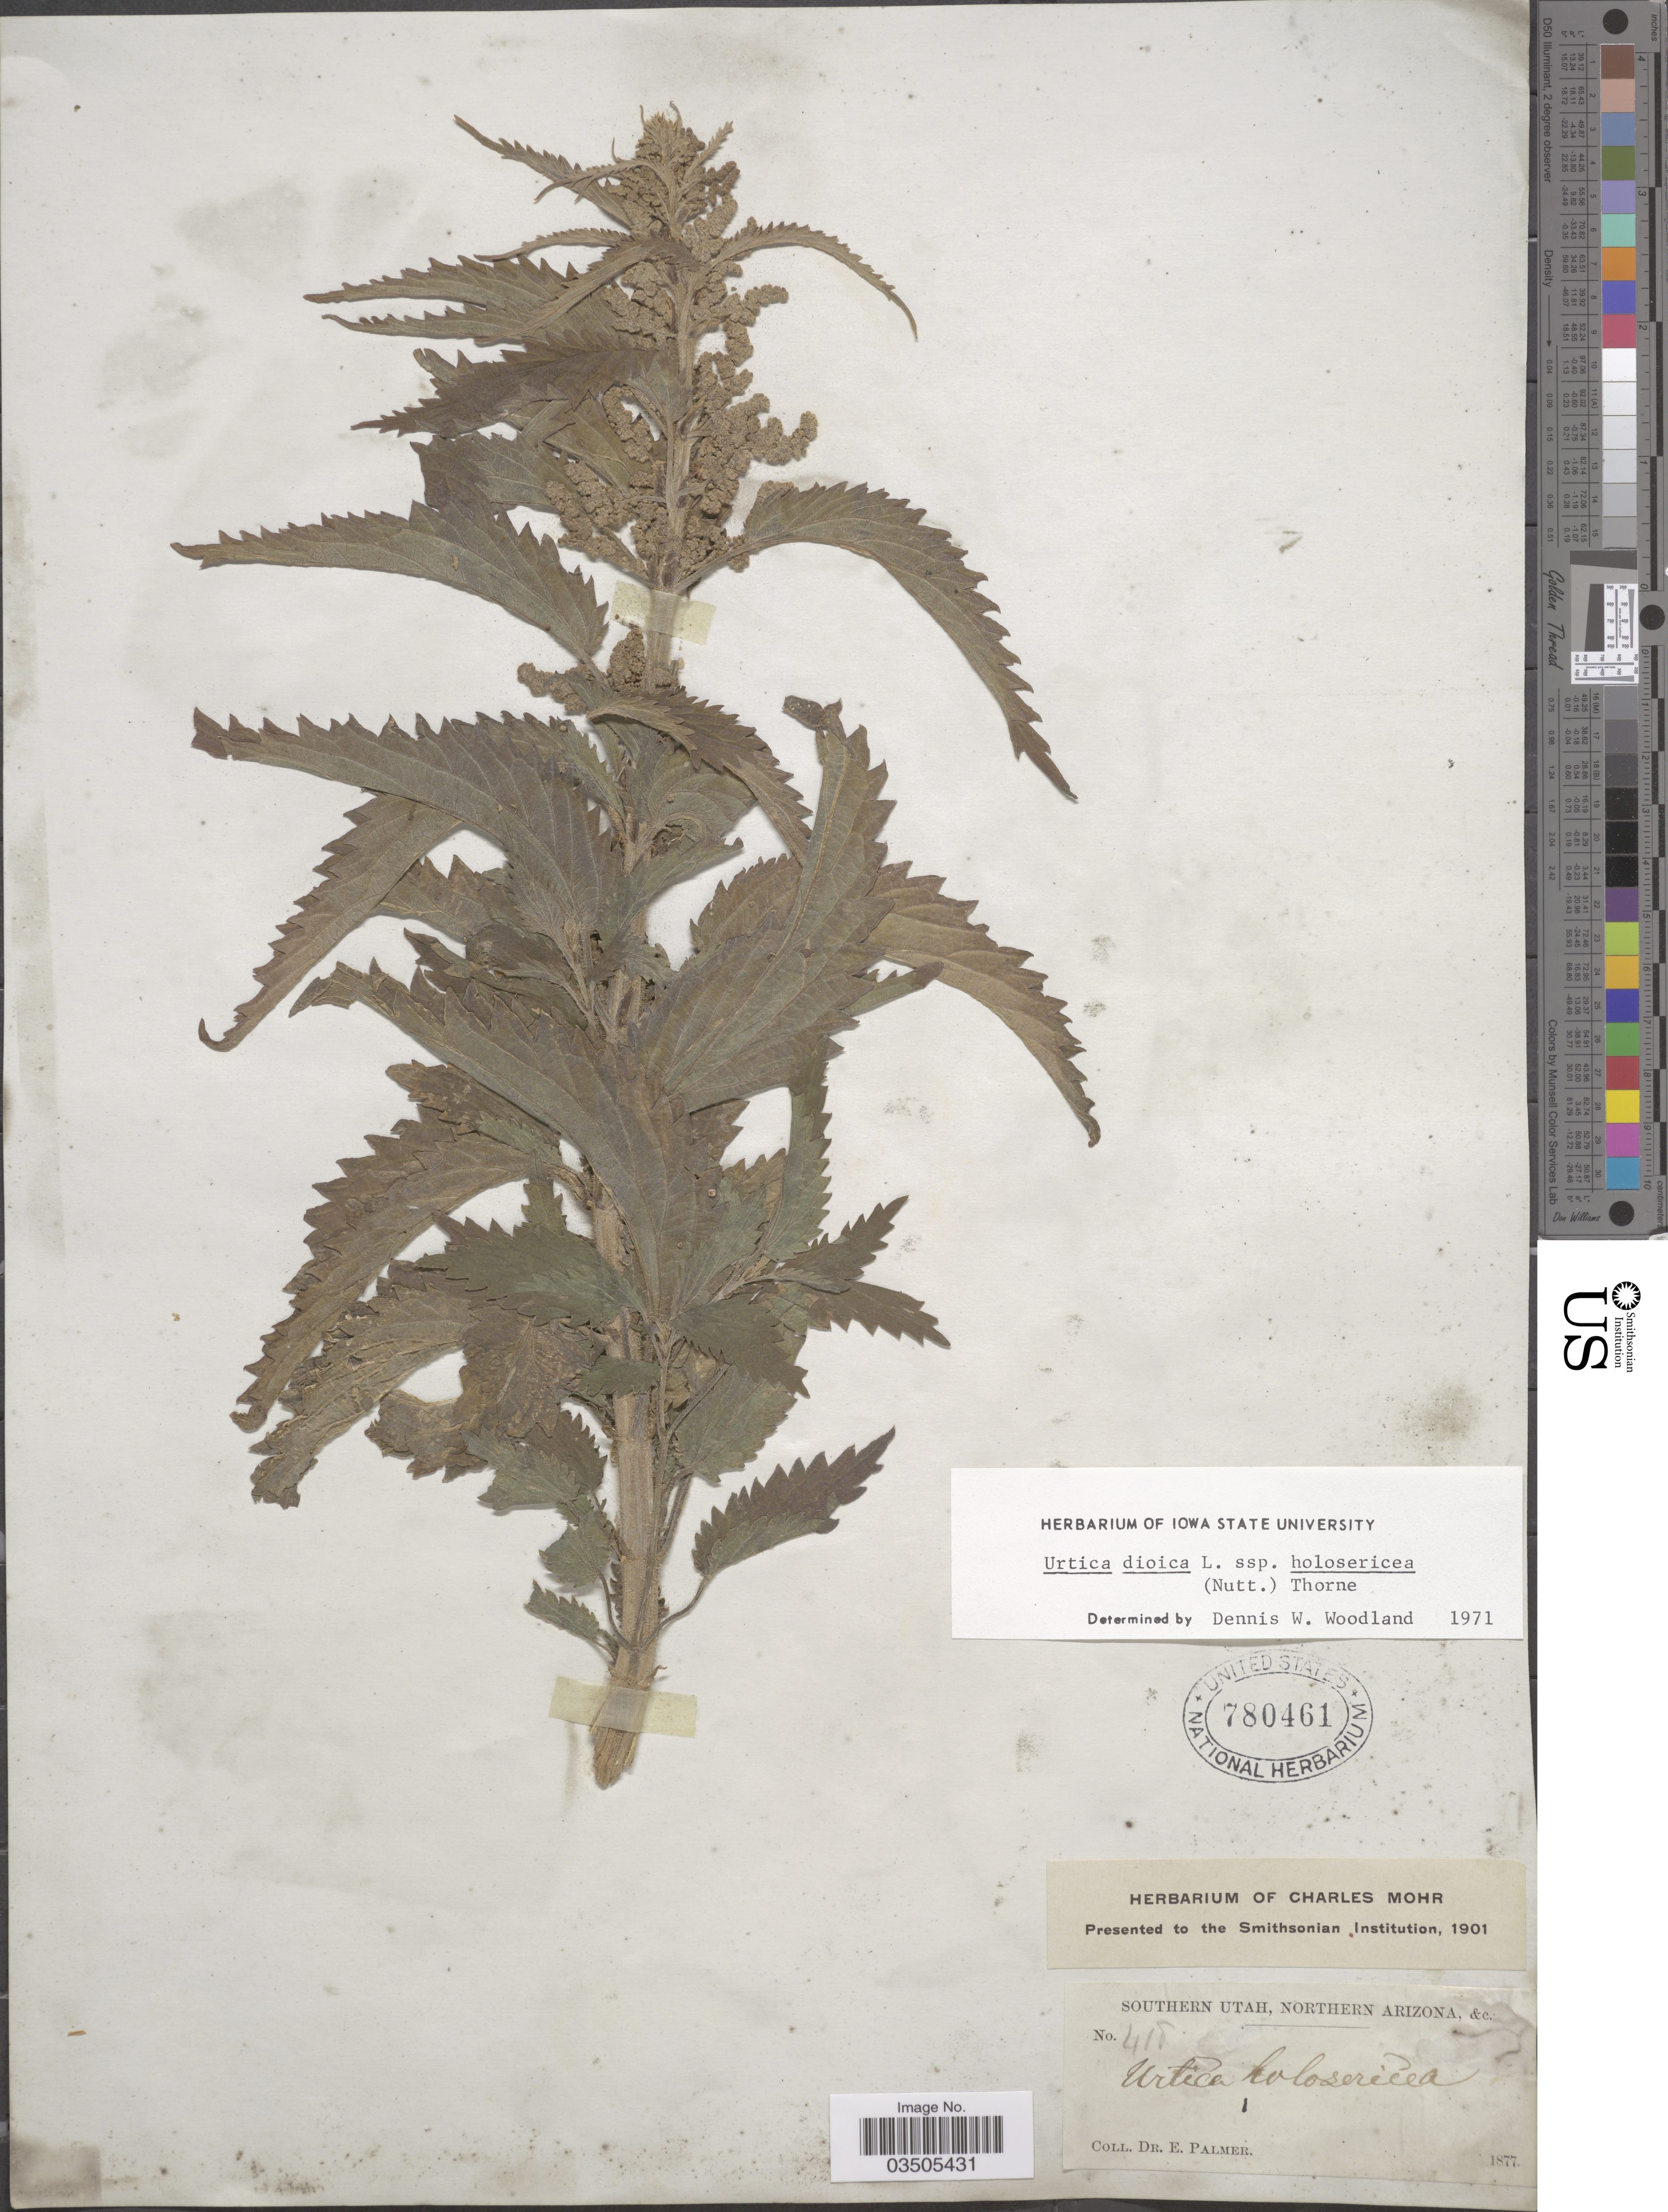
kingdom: Plantae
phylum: Tracheophyta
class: Magnoliopsida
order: Rosales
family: Urticaceae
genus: Urtica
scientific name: Urtica dioica subsp. holosericea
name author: (Nutt.) Thorne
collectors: E. Palmer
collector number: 418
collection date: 1877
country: United States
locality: Southern Utah, Northern Arizona.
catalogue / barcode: US 780461